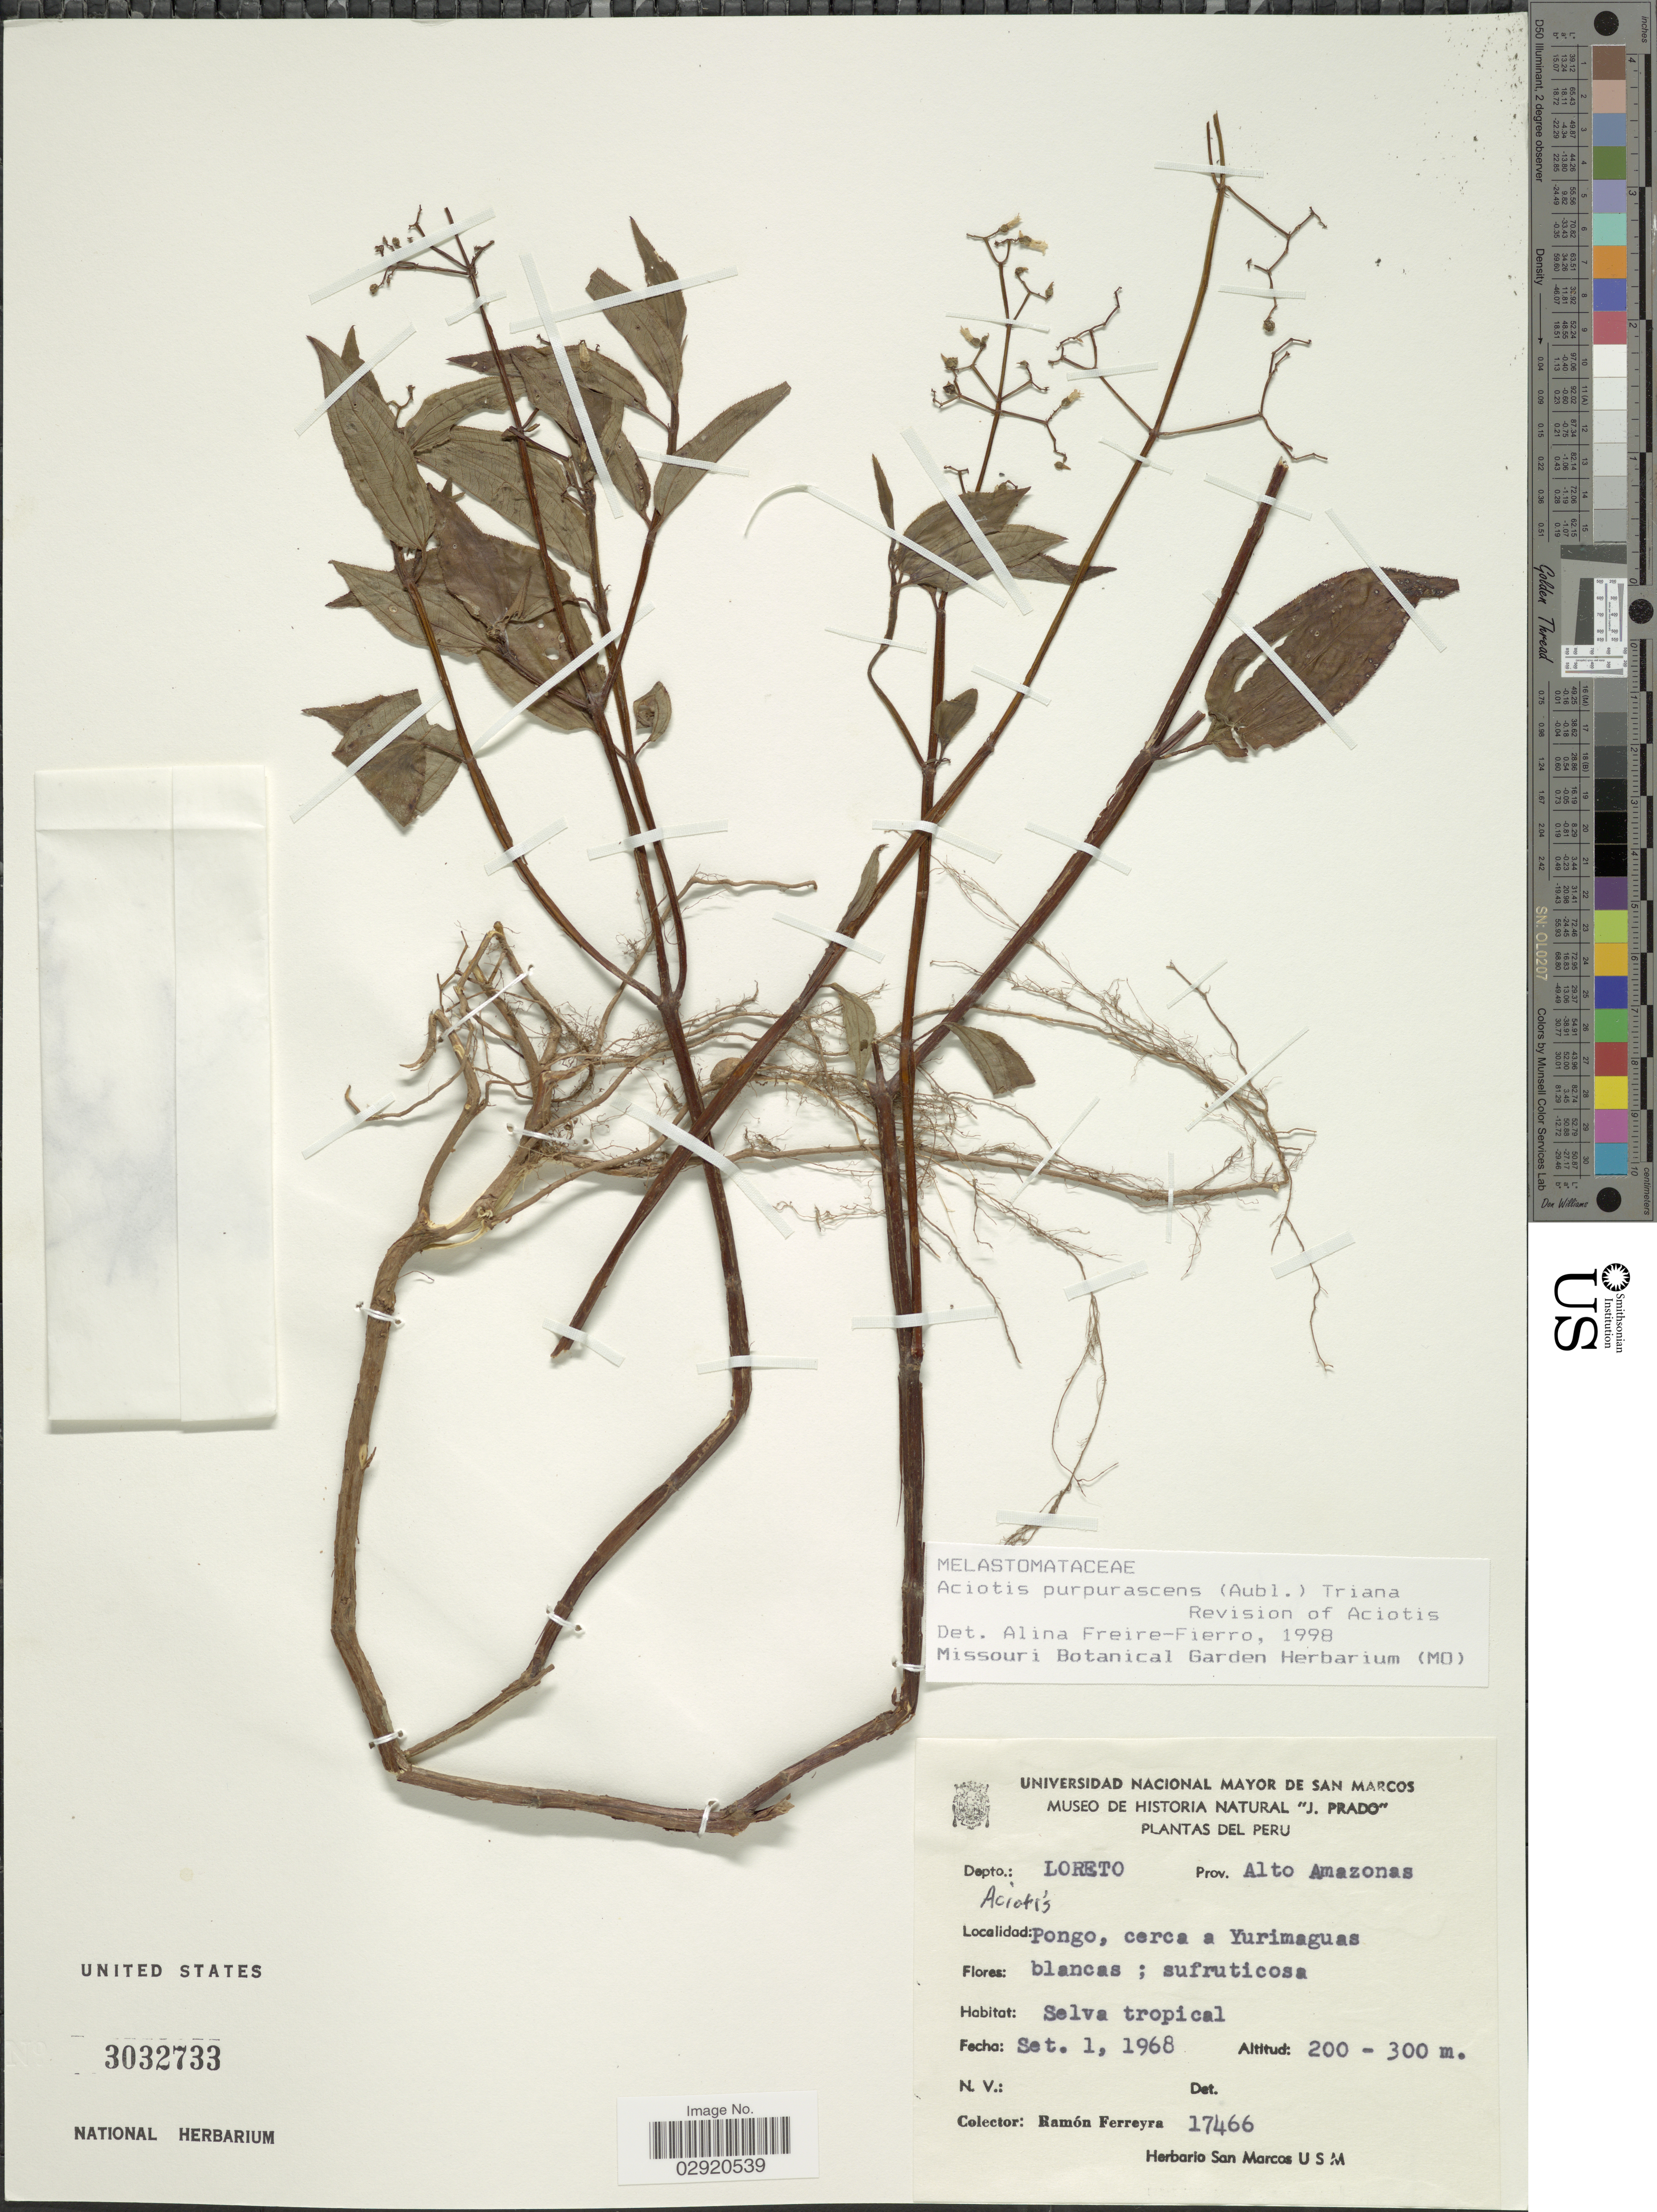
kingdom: Plantae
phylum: Tracheophyta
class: Magnoliopsida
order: Myrtales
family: Melastomataceae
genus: Aciotis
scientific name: Aciotis purpurascens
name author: (Aubl.) Triana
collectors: R. A. Ferreyra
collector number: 17466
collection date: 1968-09-01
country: Peru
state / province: Loreto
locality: Depto: Loreto. Prov. Alto Amazonas. Pongo, cerca a Yurimaguas.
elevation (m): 200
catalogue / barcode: US 3032733